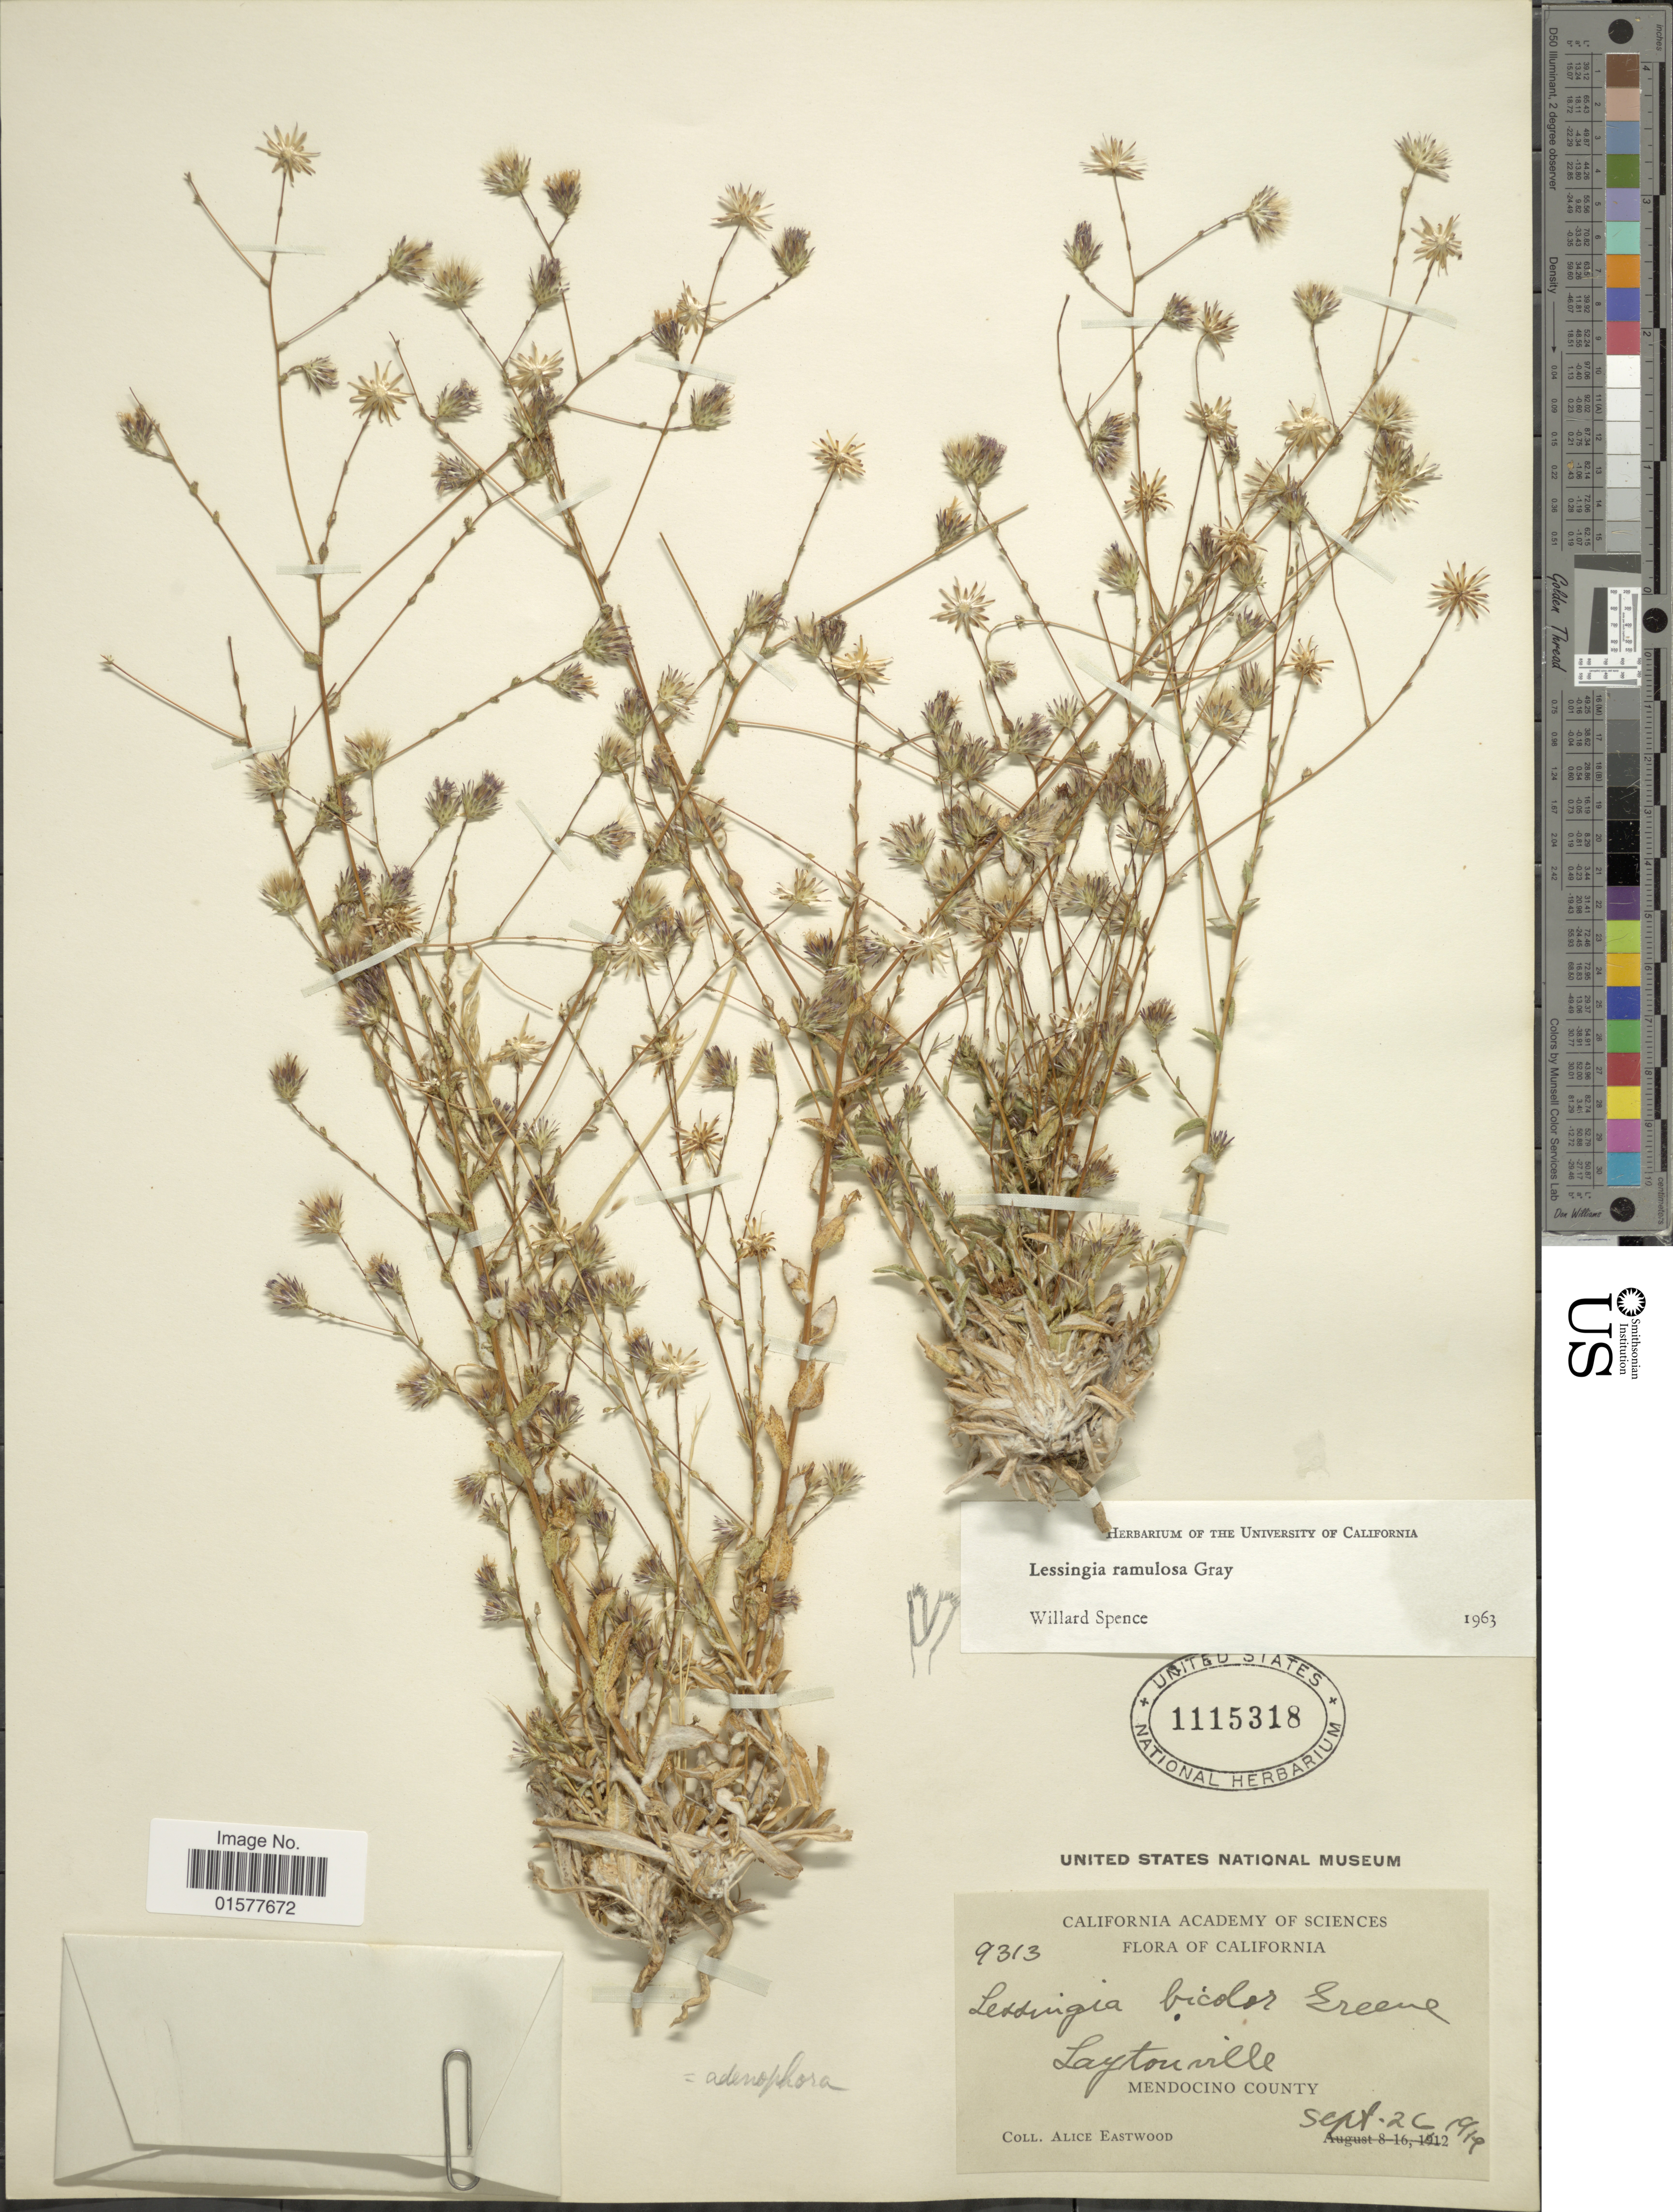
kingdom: Plantae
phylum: Tracheophyta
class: Magnoliopsida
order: Asterales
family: Asteraceae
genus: Lessingia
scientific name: Lessingia ramulosa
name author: A. Gray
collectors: A. Eastwood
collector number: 9313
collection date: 1919-09-26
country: United States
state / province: California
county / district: Mendocino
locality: Laytonville, Mendocino County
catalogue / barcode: US 1115318